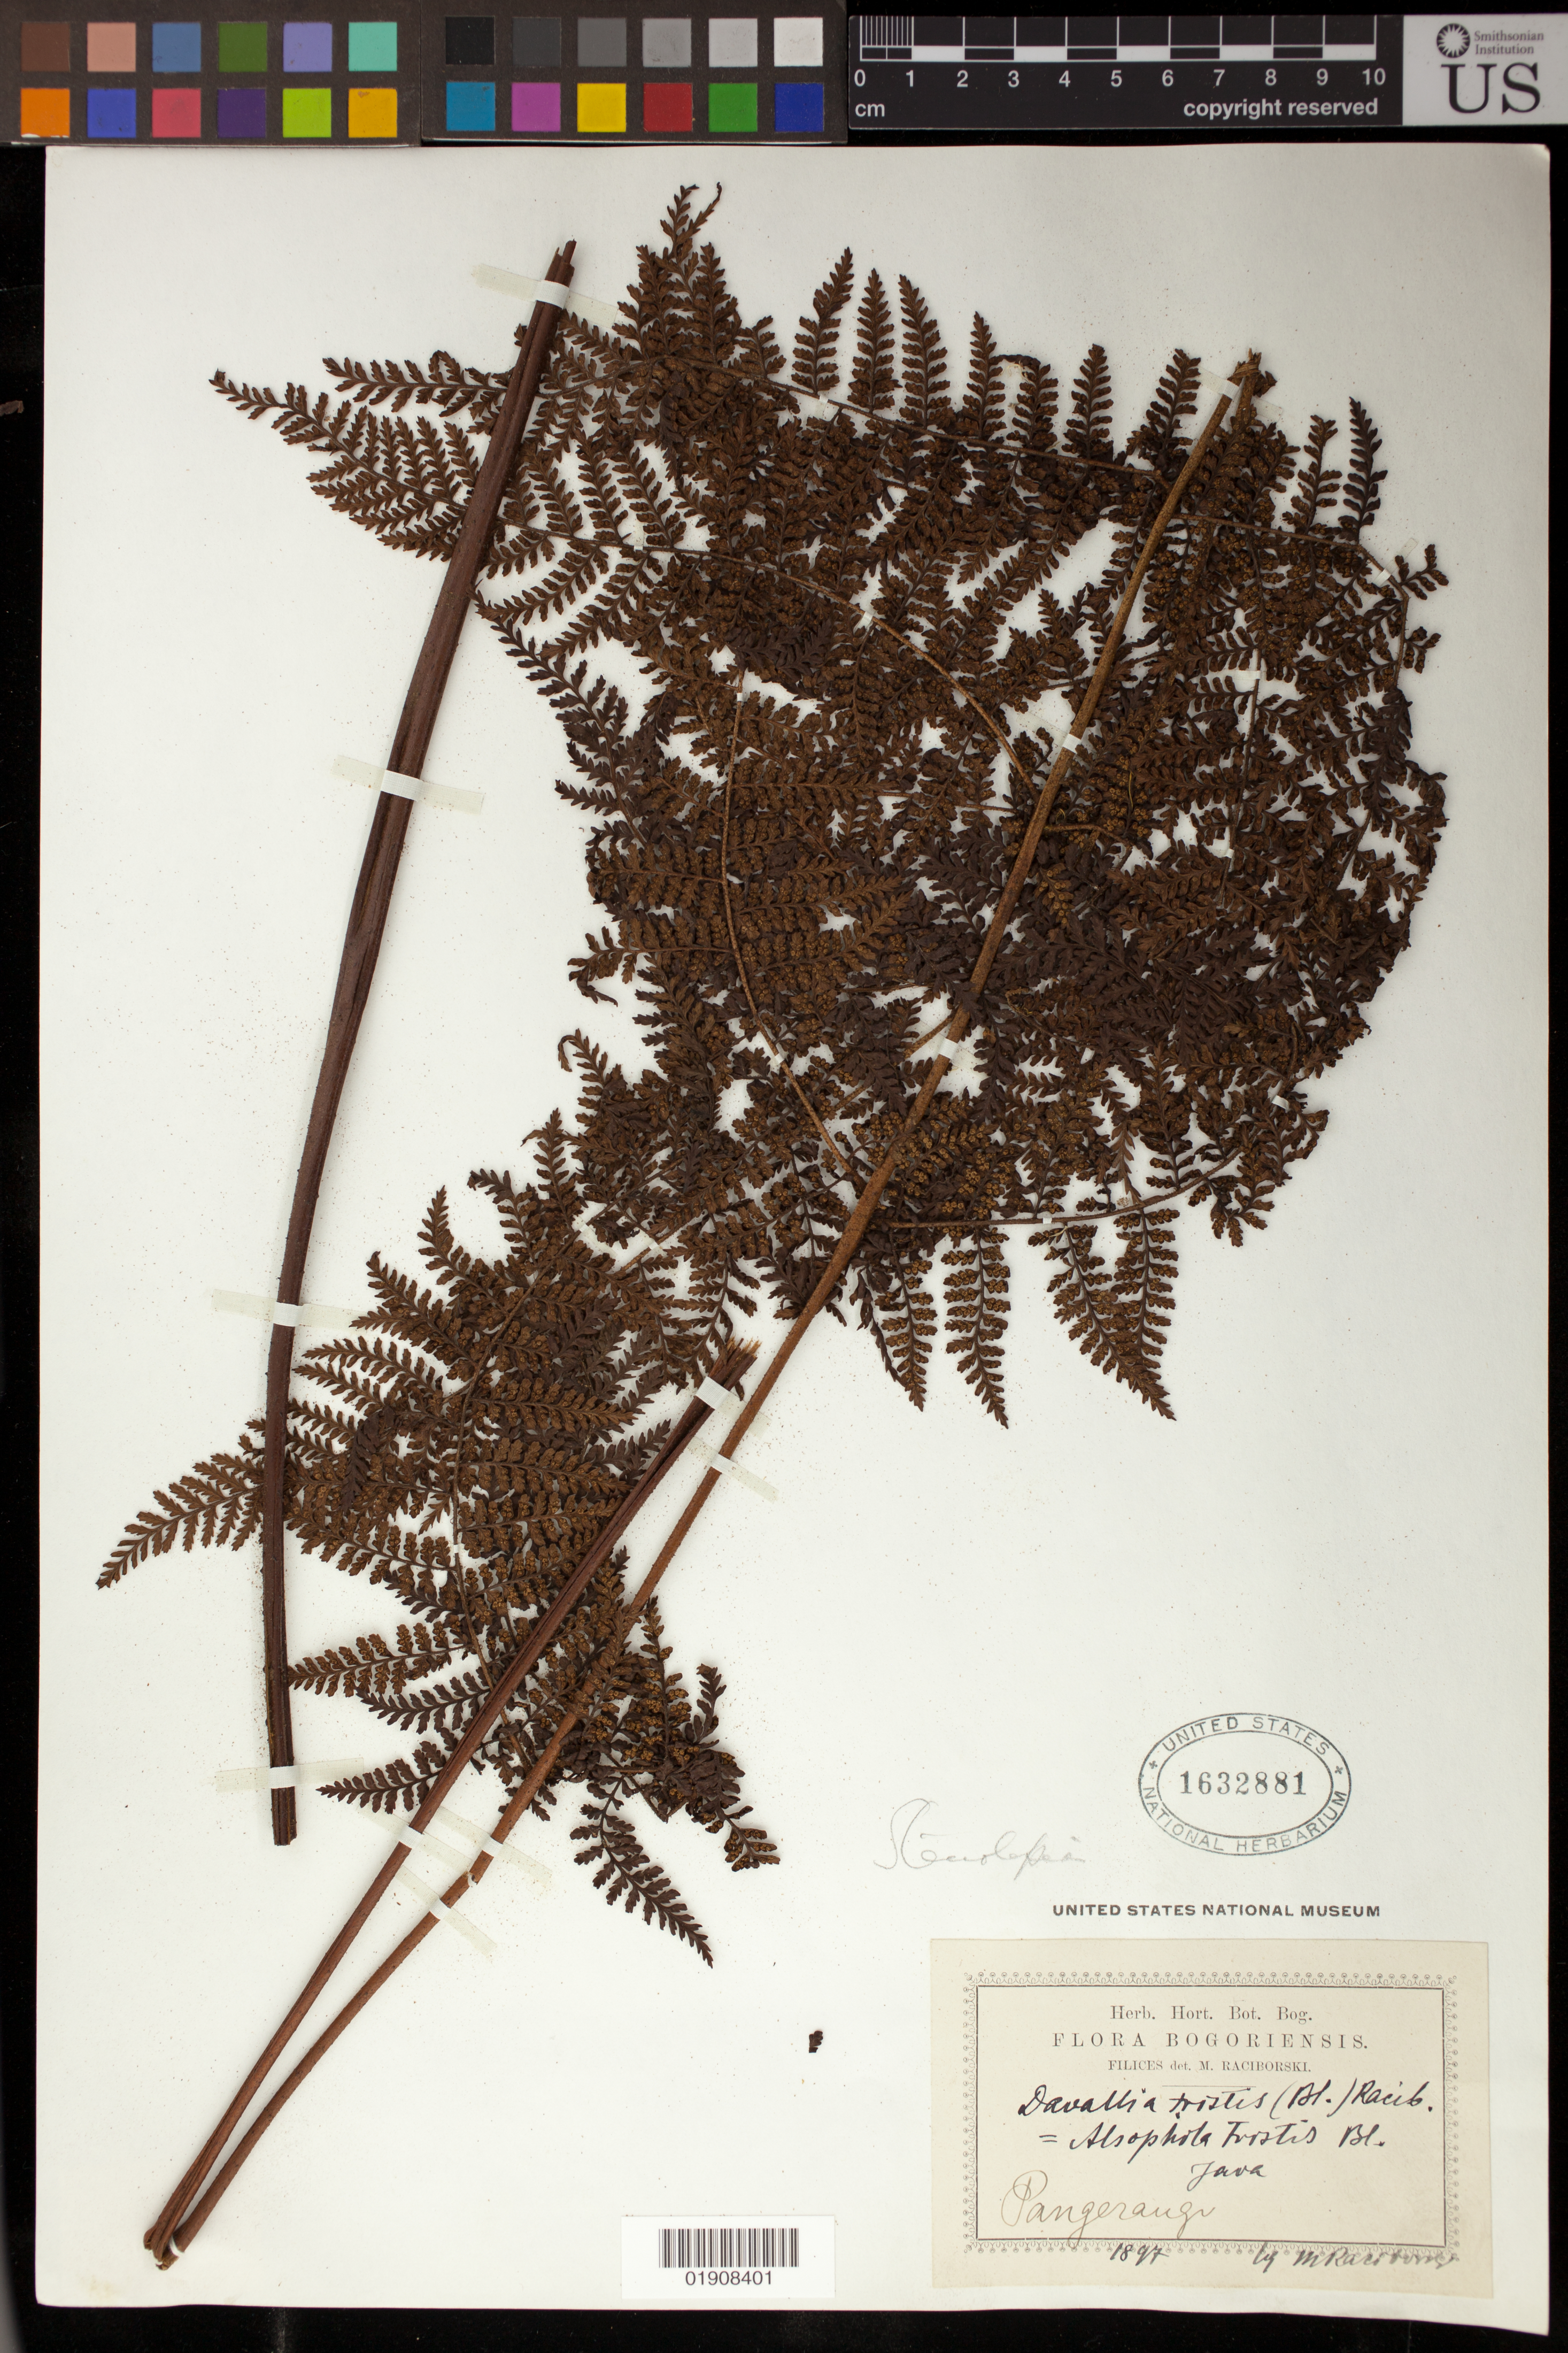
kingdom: Plantae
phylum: Tracheophyta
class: Polypodiopsida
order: Polypodiales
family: Dryopteridaceae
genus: Dryopteris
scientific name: Dryopteris hypolepidioides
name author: Rosenst.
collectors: M. Raciborski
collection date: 1897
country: Indonesia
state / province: Sulawesi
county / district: Sulawesi Utara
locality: Java, Pangerang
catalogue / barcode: US 1632881